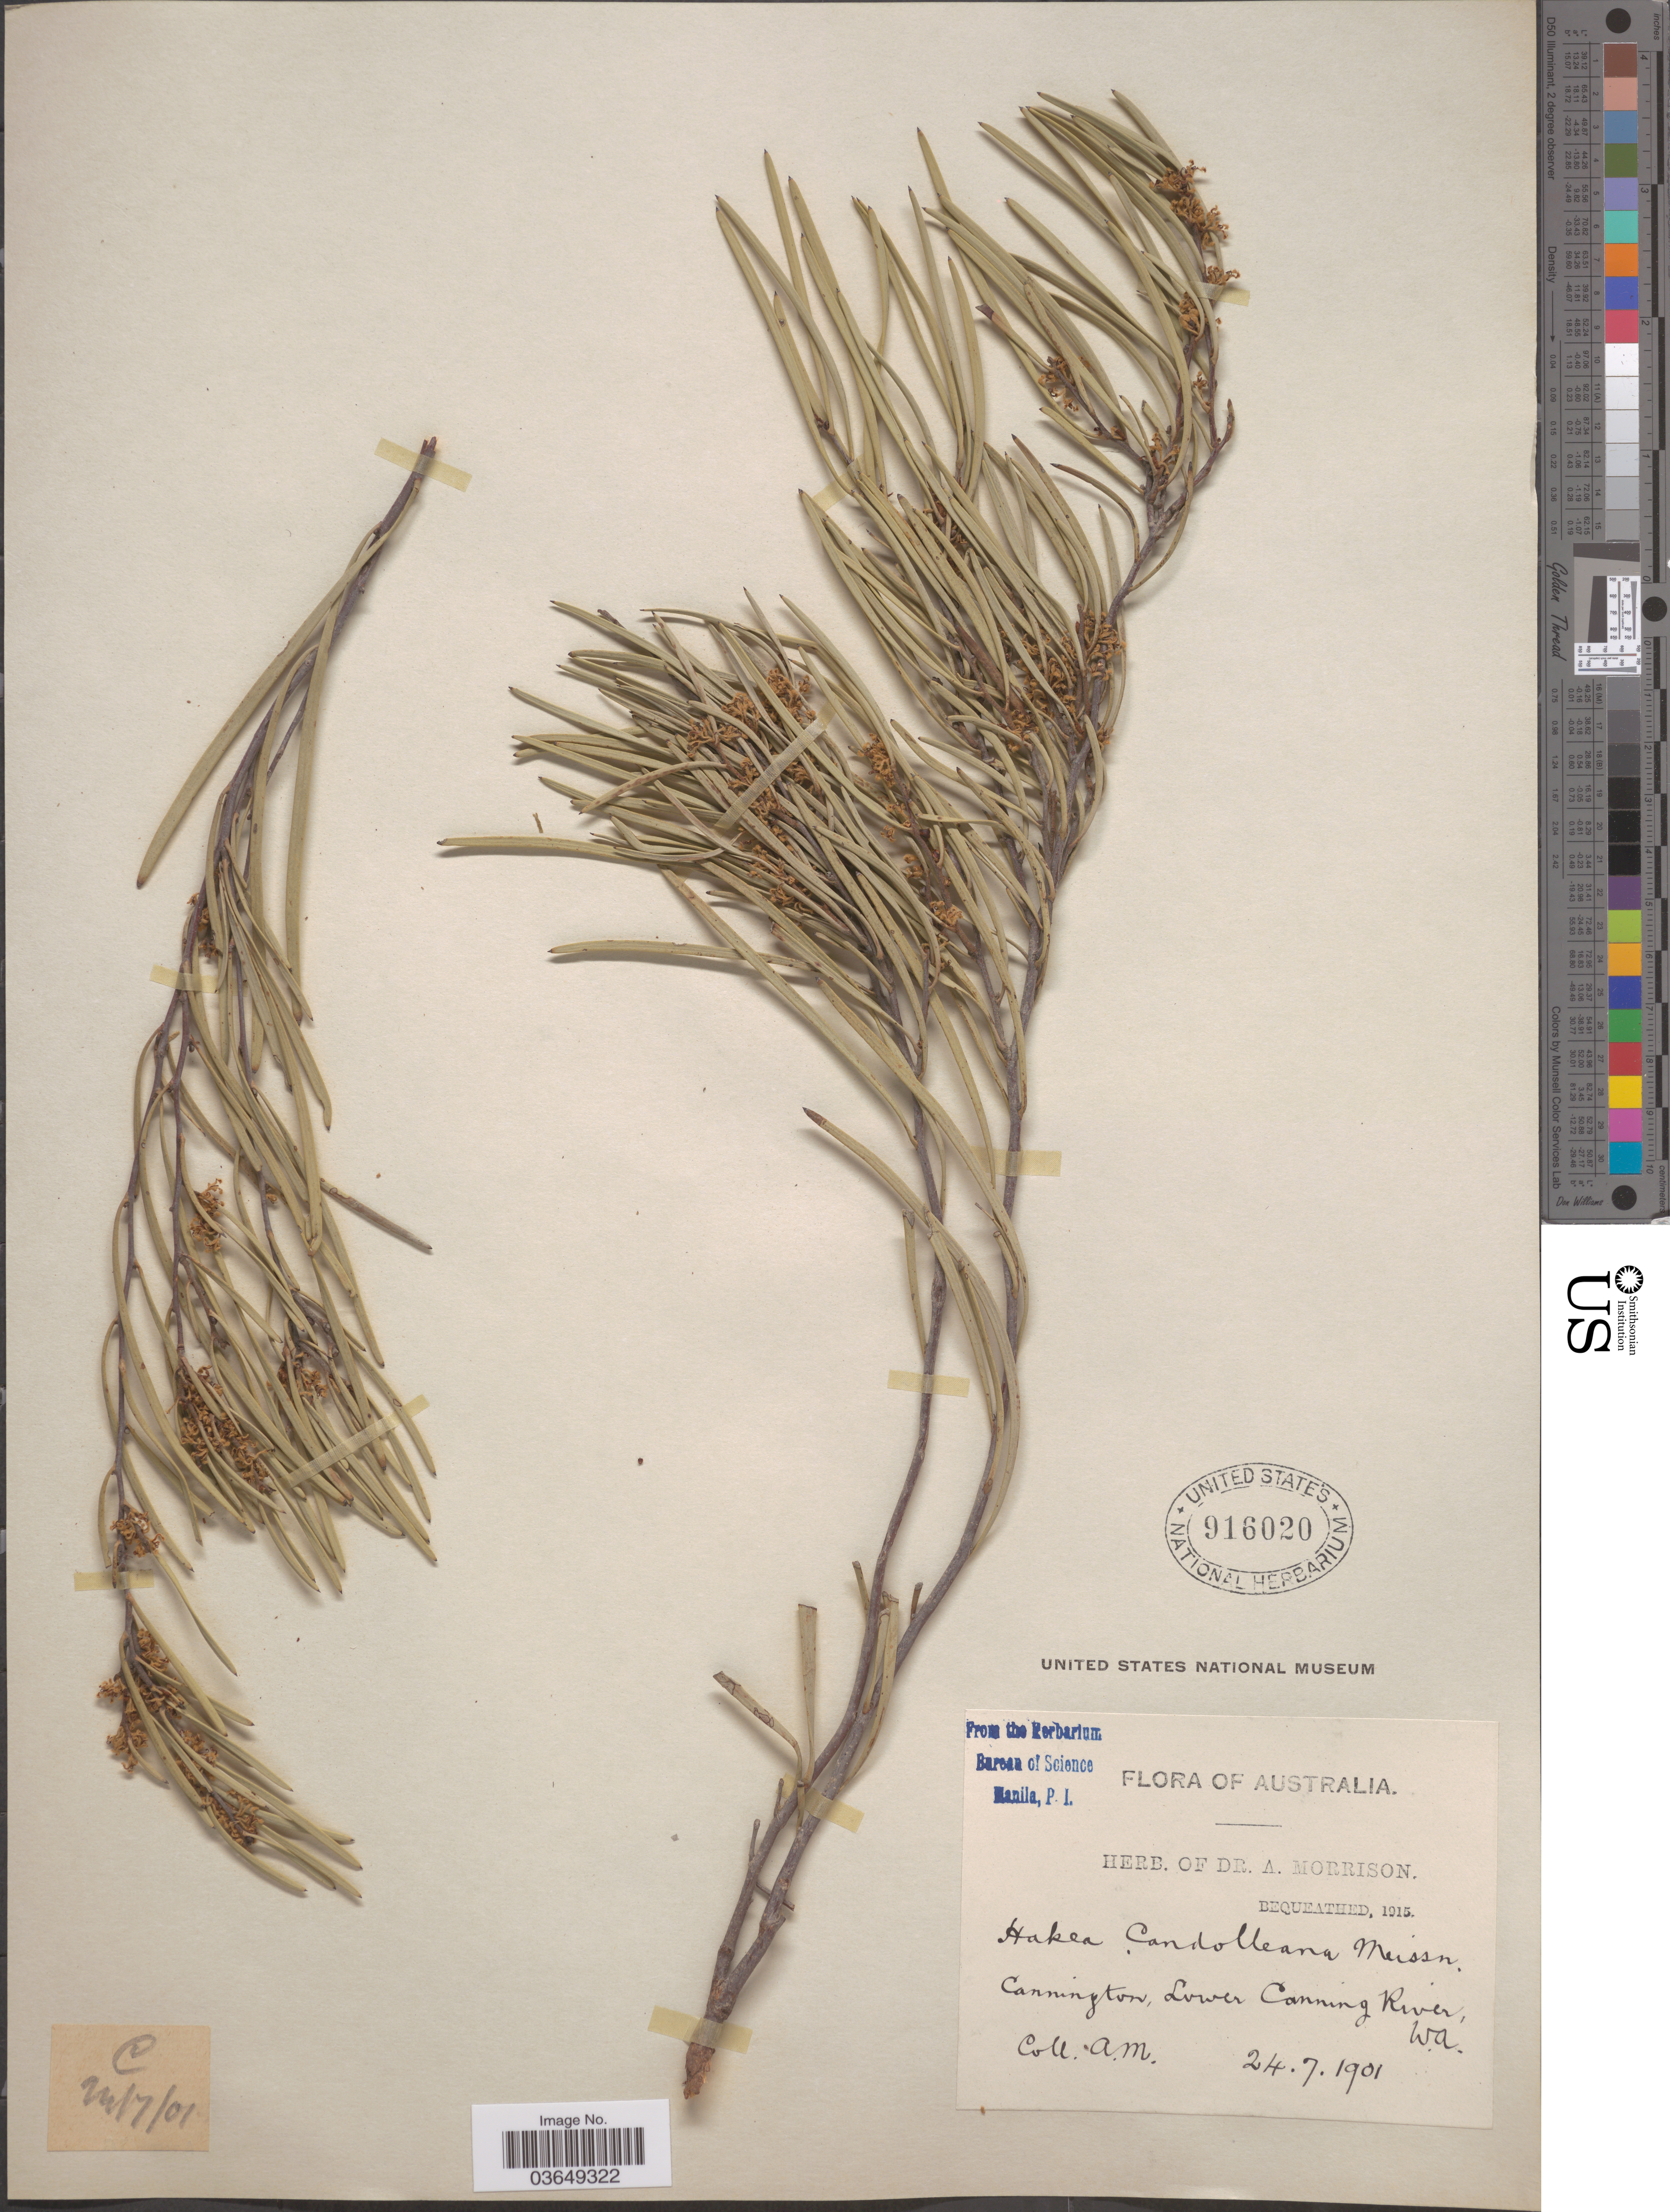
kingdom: Plantae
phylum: Tracheophyta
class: Magnoliopsida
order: Proteales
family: Proteaceae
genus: Hakea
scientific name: Hakea candolleana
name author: Meisn.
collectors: A. Morrison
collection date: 1901-07-24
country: Australia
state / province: Western Australia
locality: Cannington, Lower Canning River. C.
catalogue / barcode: US 916020